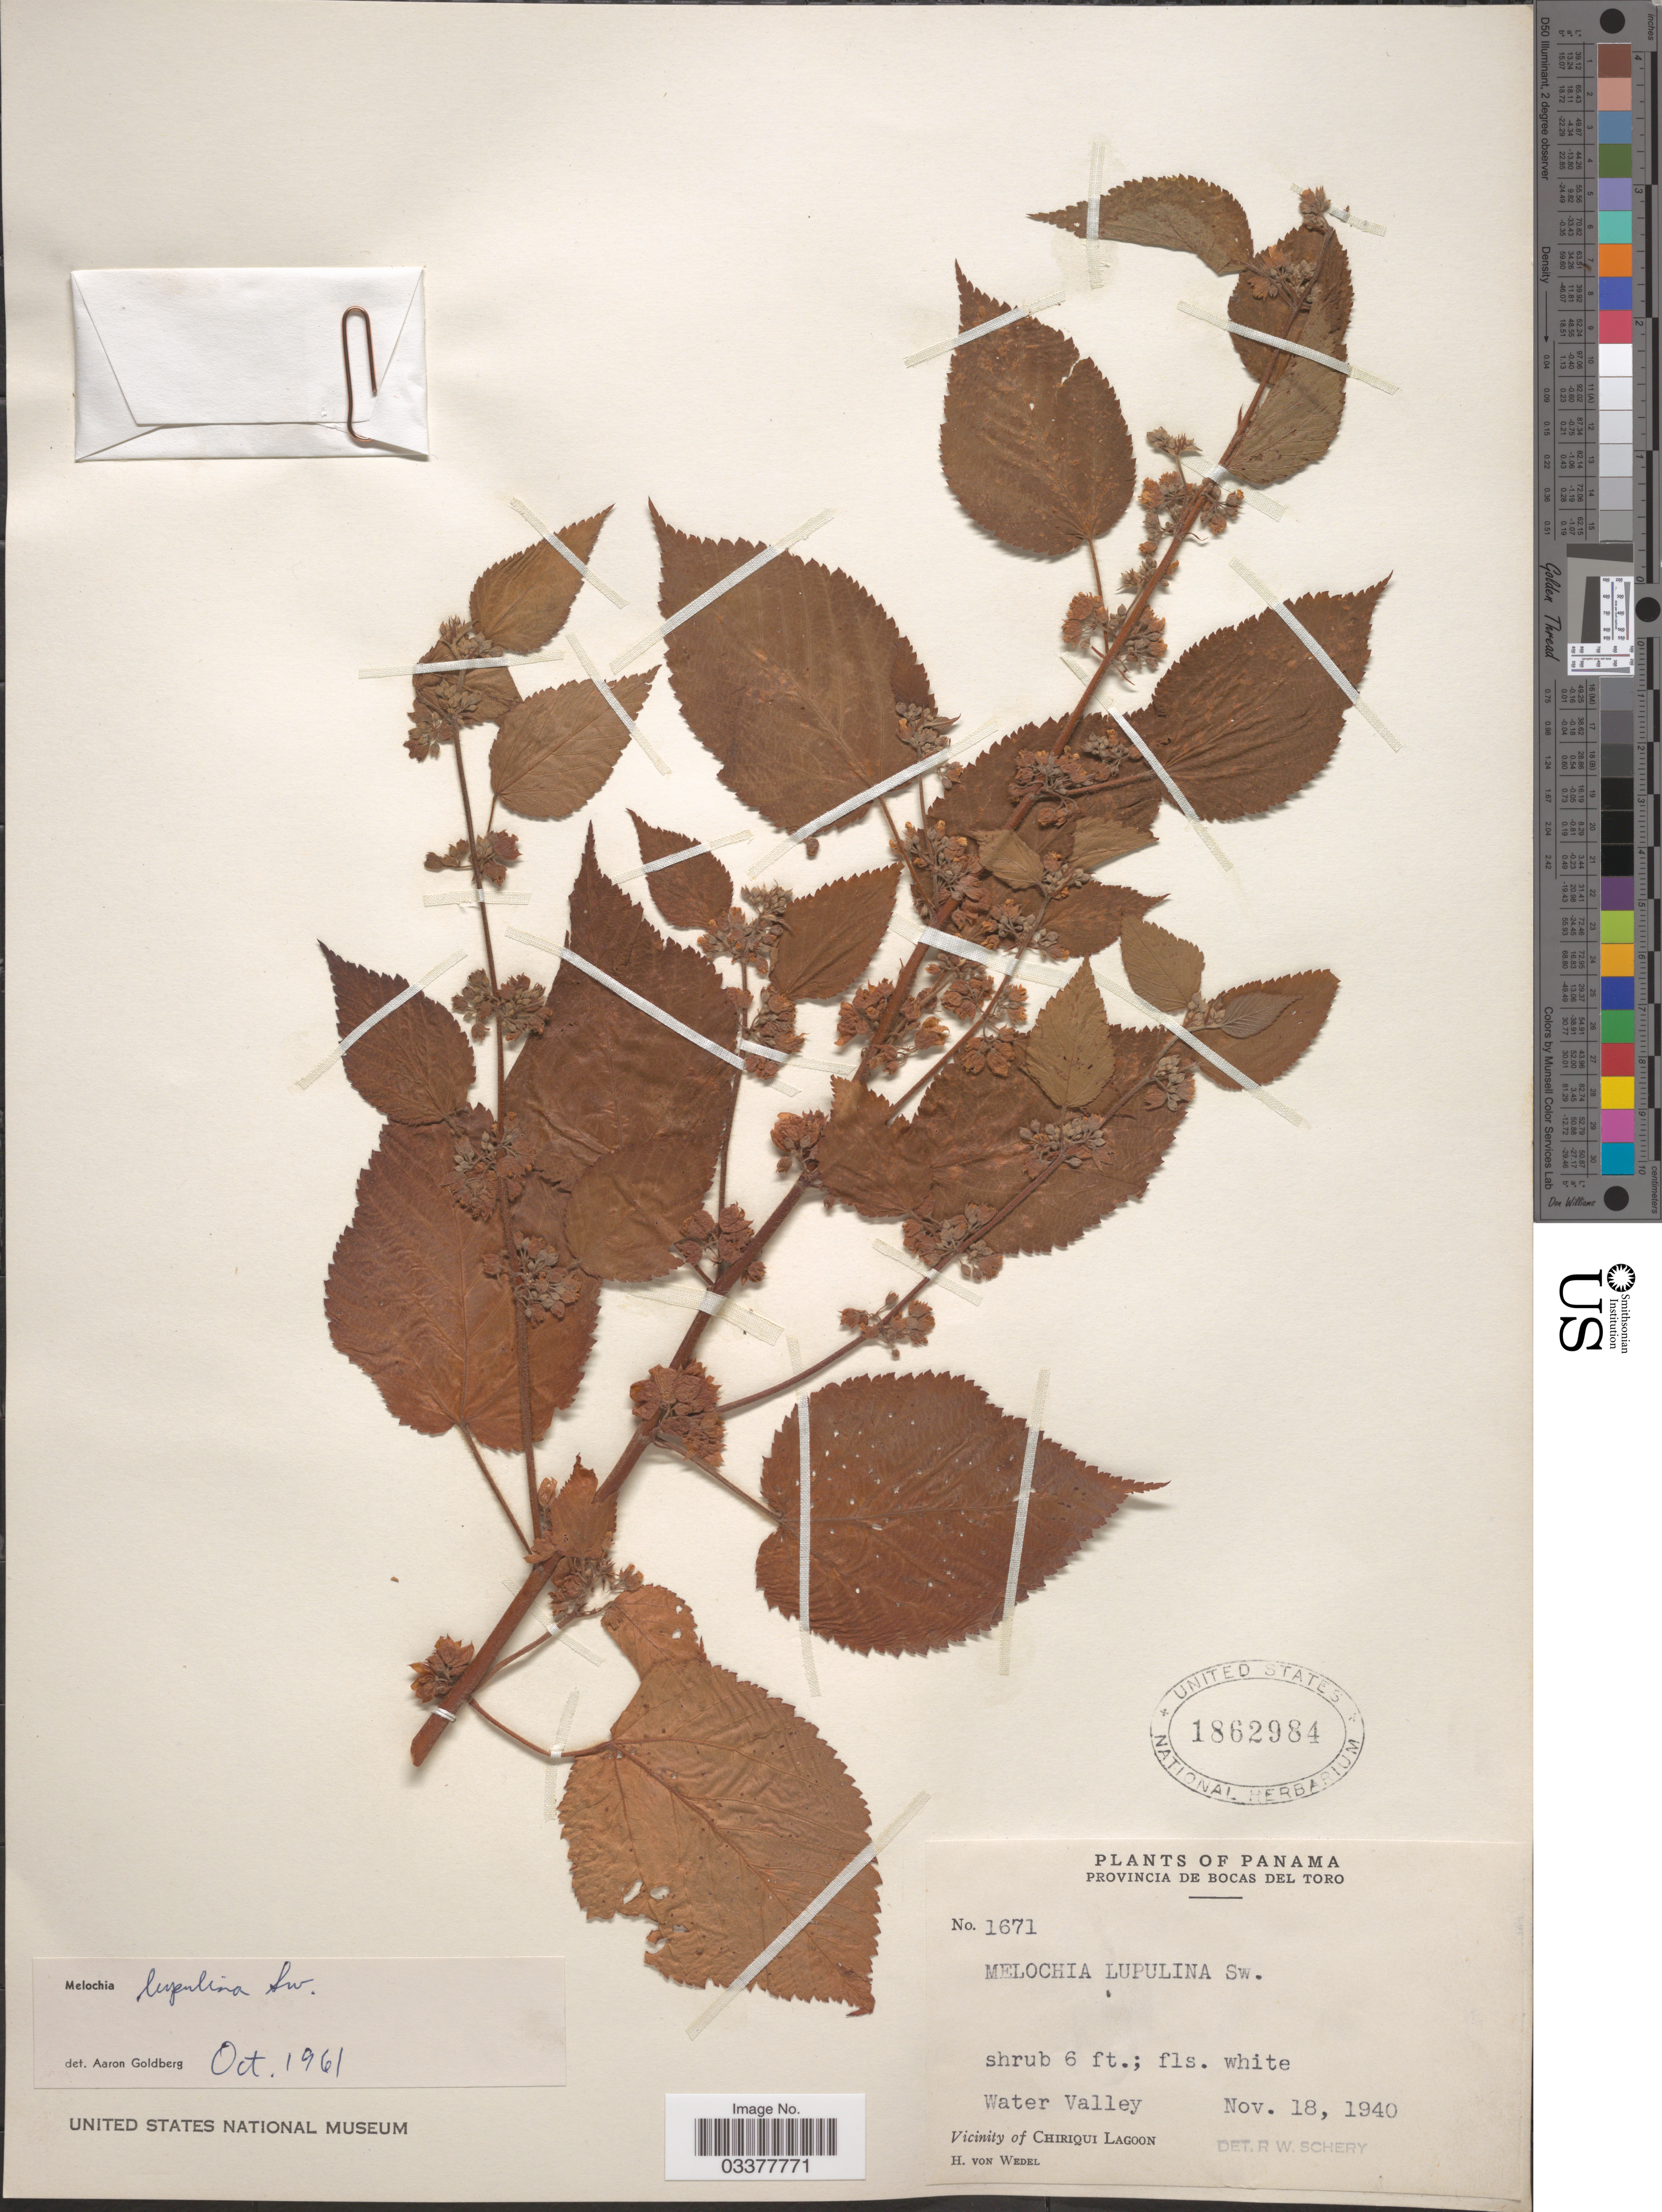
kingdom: Plantae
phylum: Tracheophyta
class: Magnoliopsida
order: Malvales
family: Malvaceae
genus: Melochia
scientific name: Melochia lupulina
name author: Sw.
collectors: H. von Wedel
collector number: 1671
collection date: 1940-11-18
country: Panama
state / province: Bocas del Toro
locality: Water Valley. Vicinity of Chiriqui Lagoon.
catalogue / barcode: US 1862984